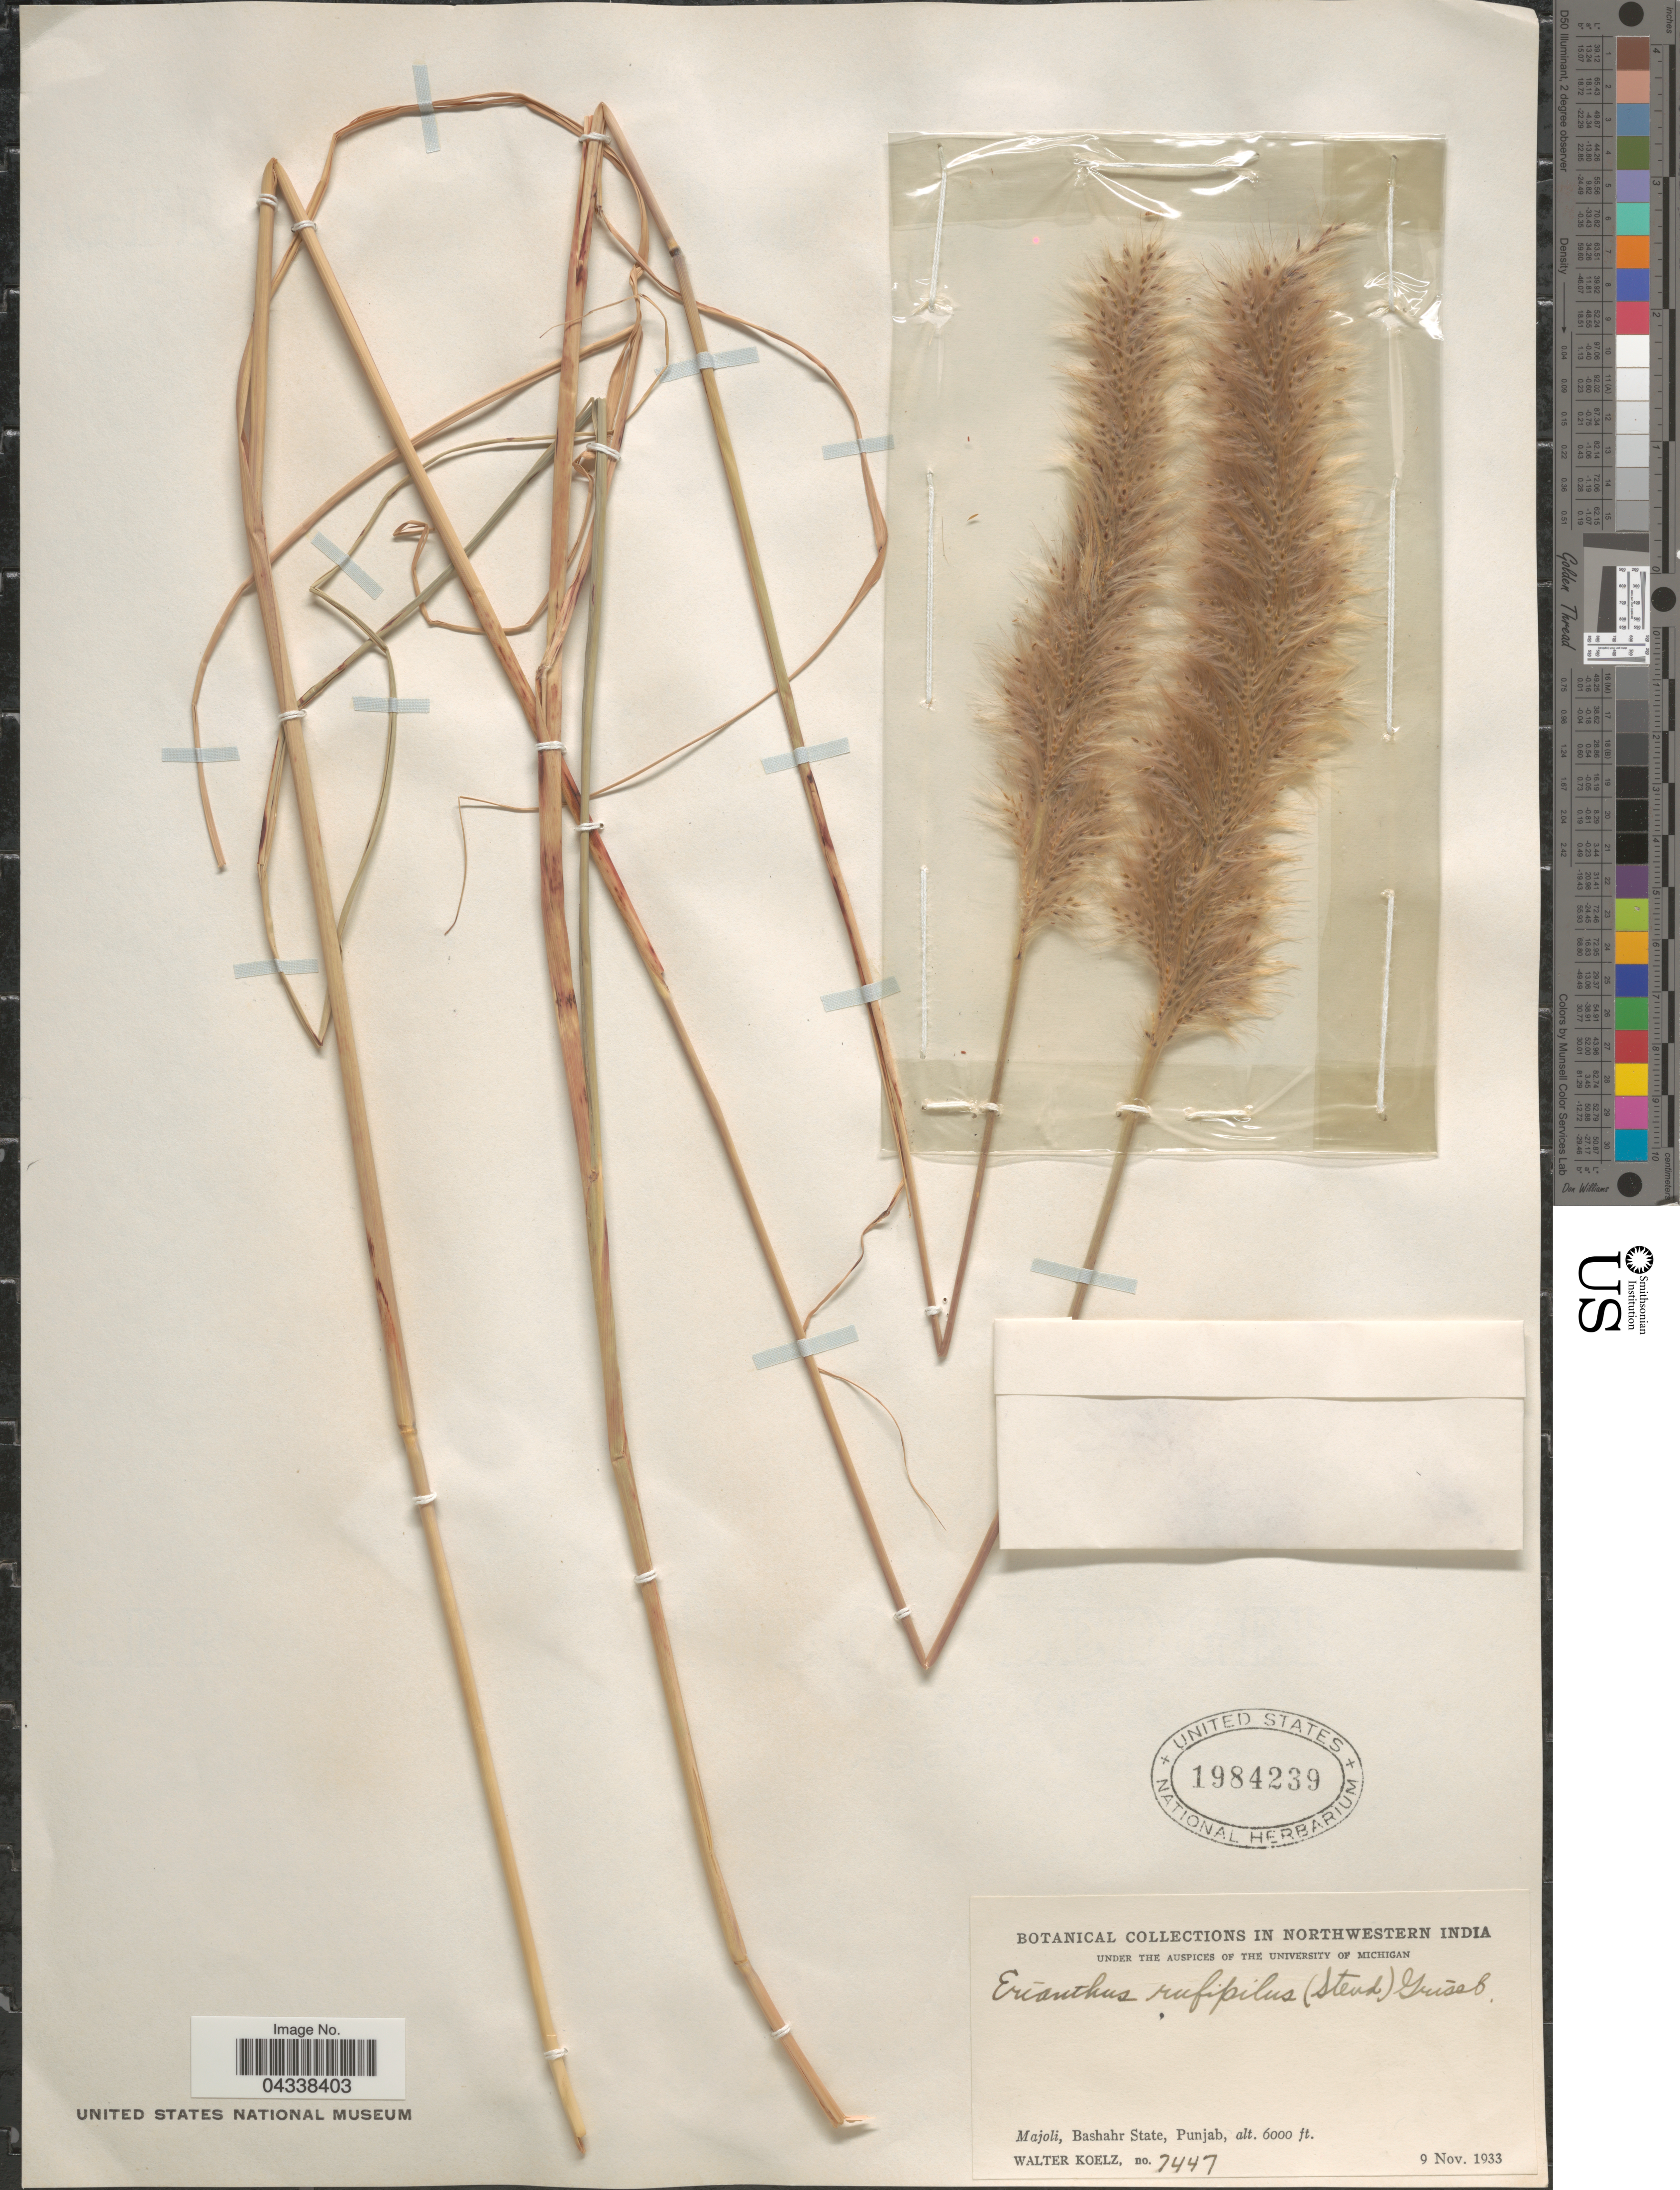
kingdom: Plantae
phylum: Tracheophyta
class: Liliopsida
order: Poales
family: Poaceae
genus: Saccharum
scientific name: Saccharum rufipilum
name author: Steud.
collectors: W. N. Koelz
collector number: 7447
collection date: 1933-11-09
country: India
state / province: Punjab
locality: Northwestern India. Majoli, Bashahr State.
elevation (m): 1829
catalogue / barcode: US 1984239